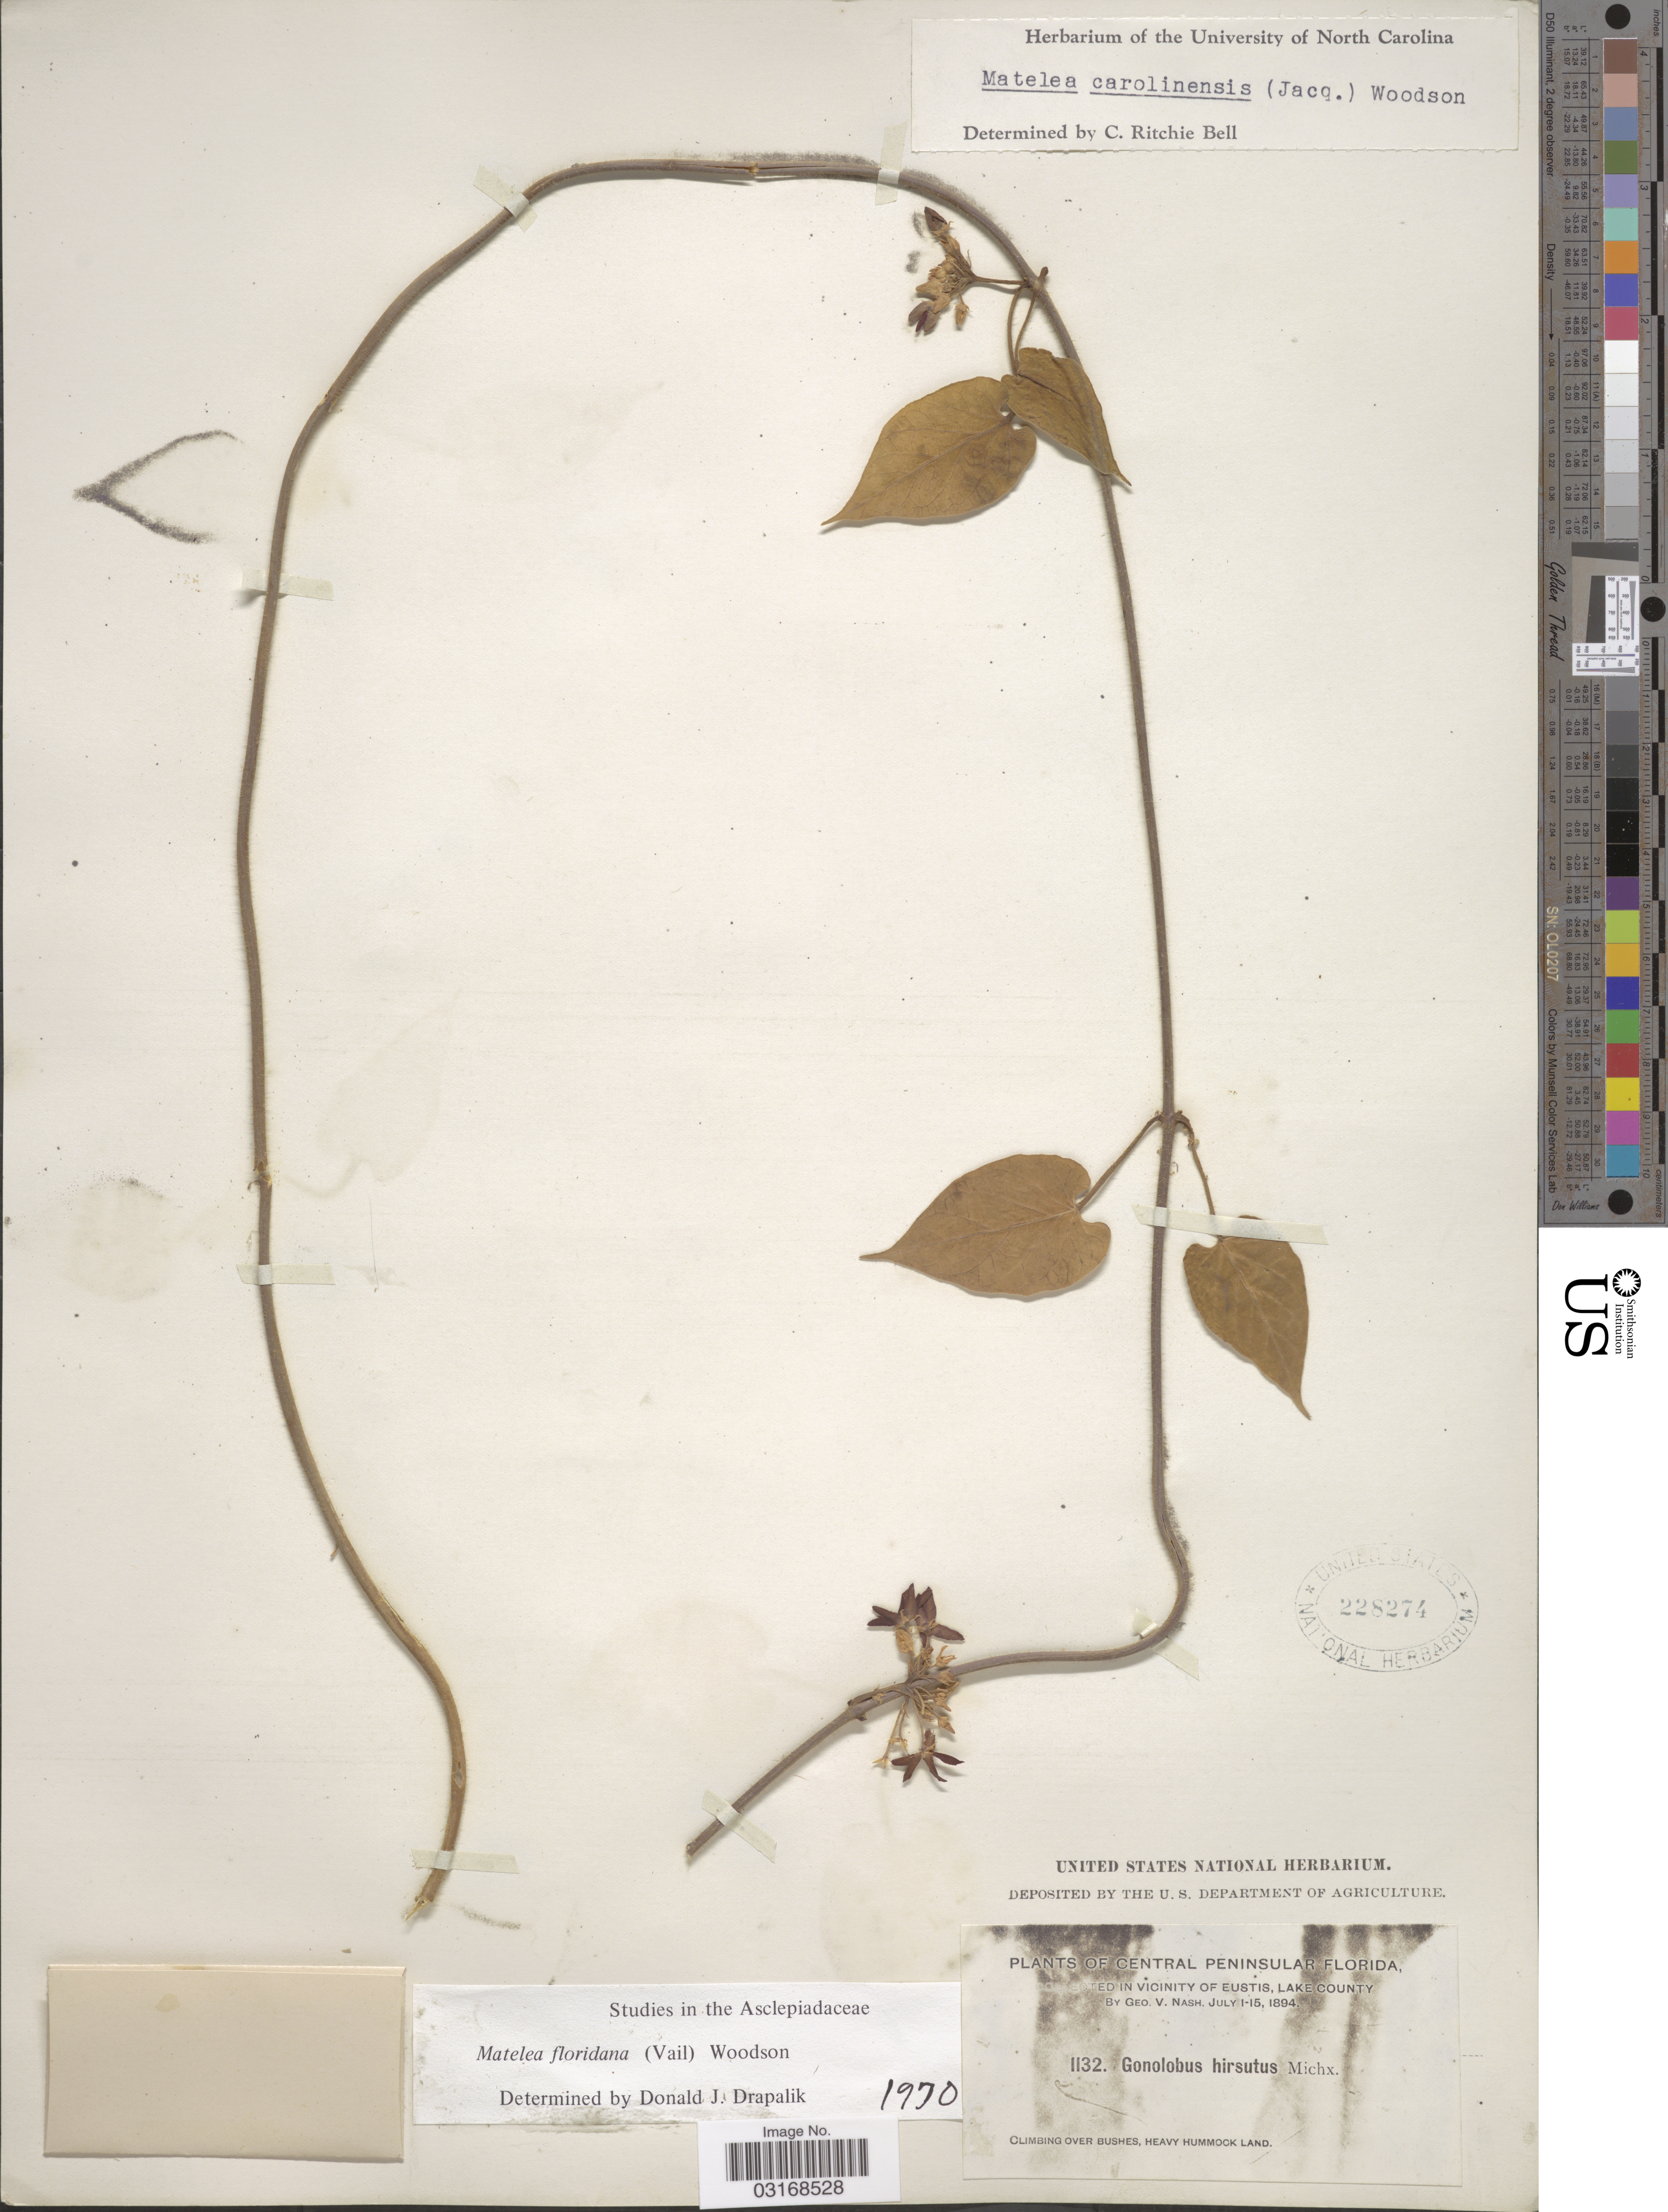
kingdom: Plantae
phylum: Tracheophyta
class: Magnoliopsida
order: Gentianales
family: Apocynaceae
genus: Matelea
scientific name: Matelea floridana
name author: (Vail) Woodson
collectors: G. V. Nash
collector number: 1132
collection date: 1894-07-01/1894-07-15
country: United States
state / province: Florida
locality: Central Peninsular Florida. Vicinity of Eustis, Lake County.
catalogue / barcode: US 228274